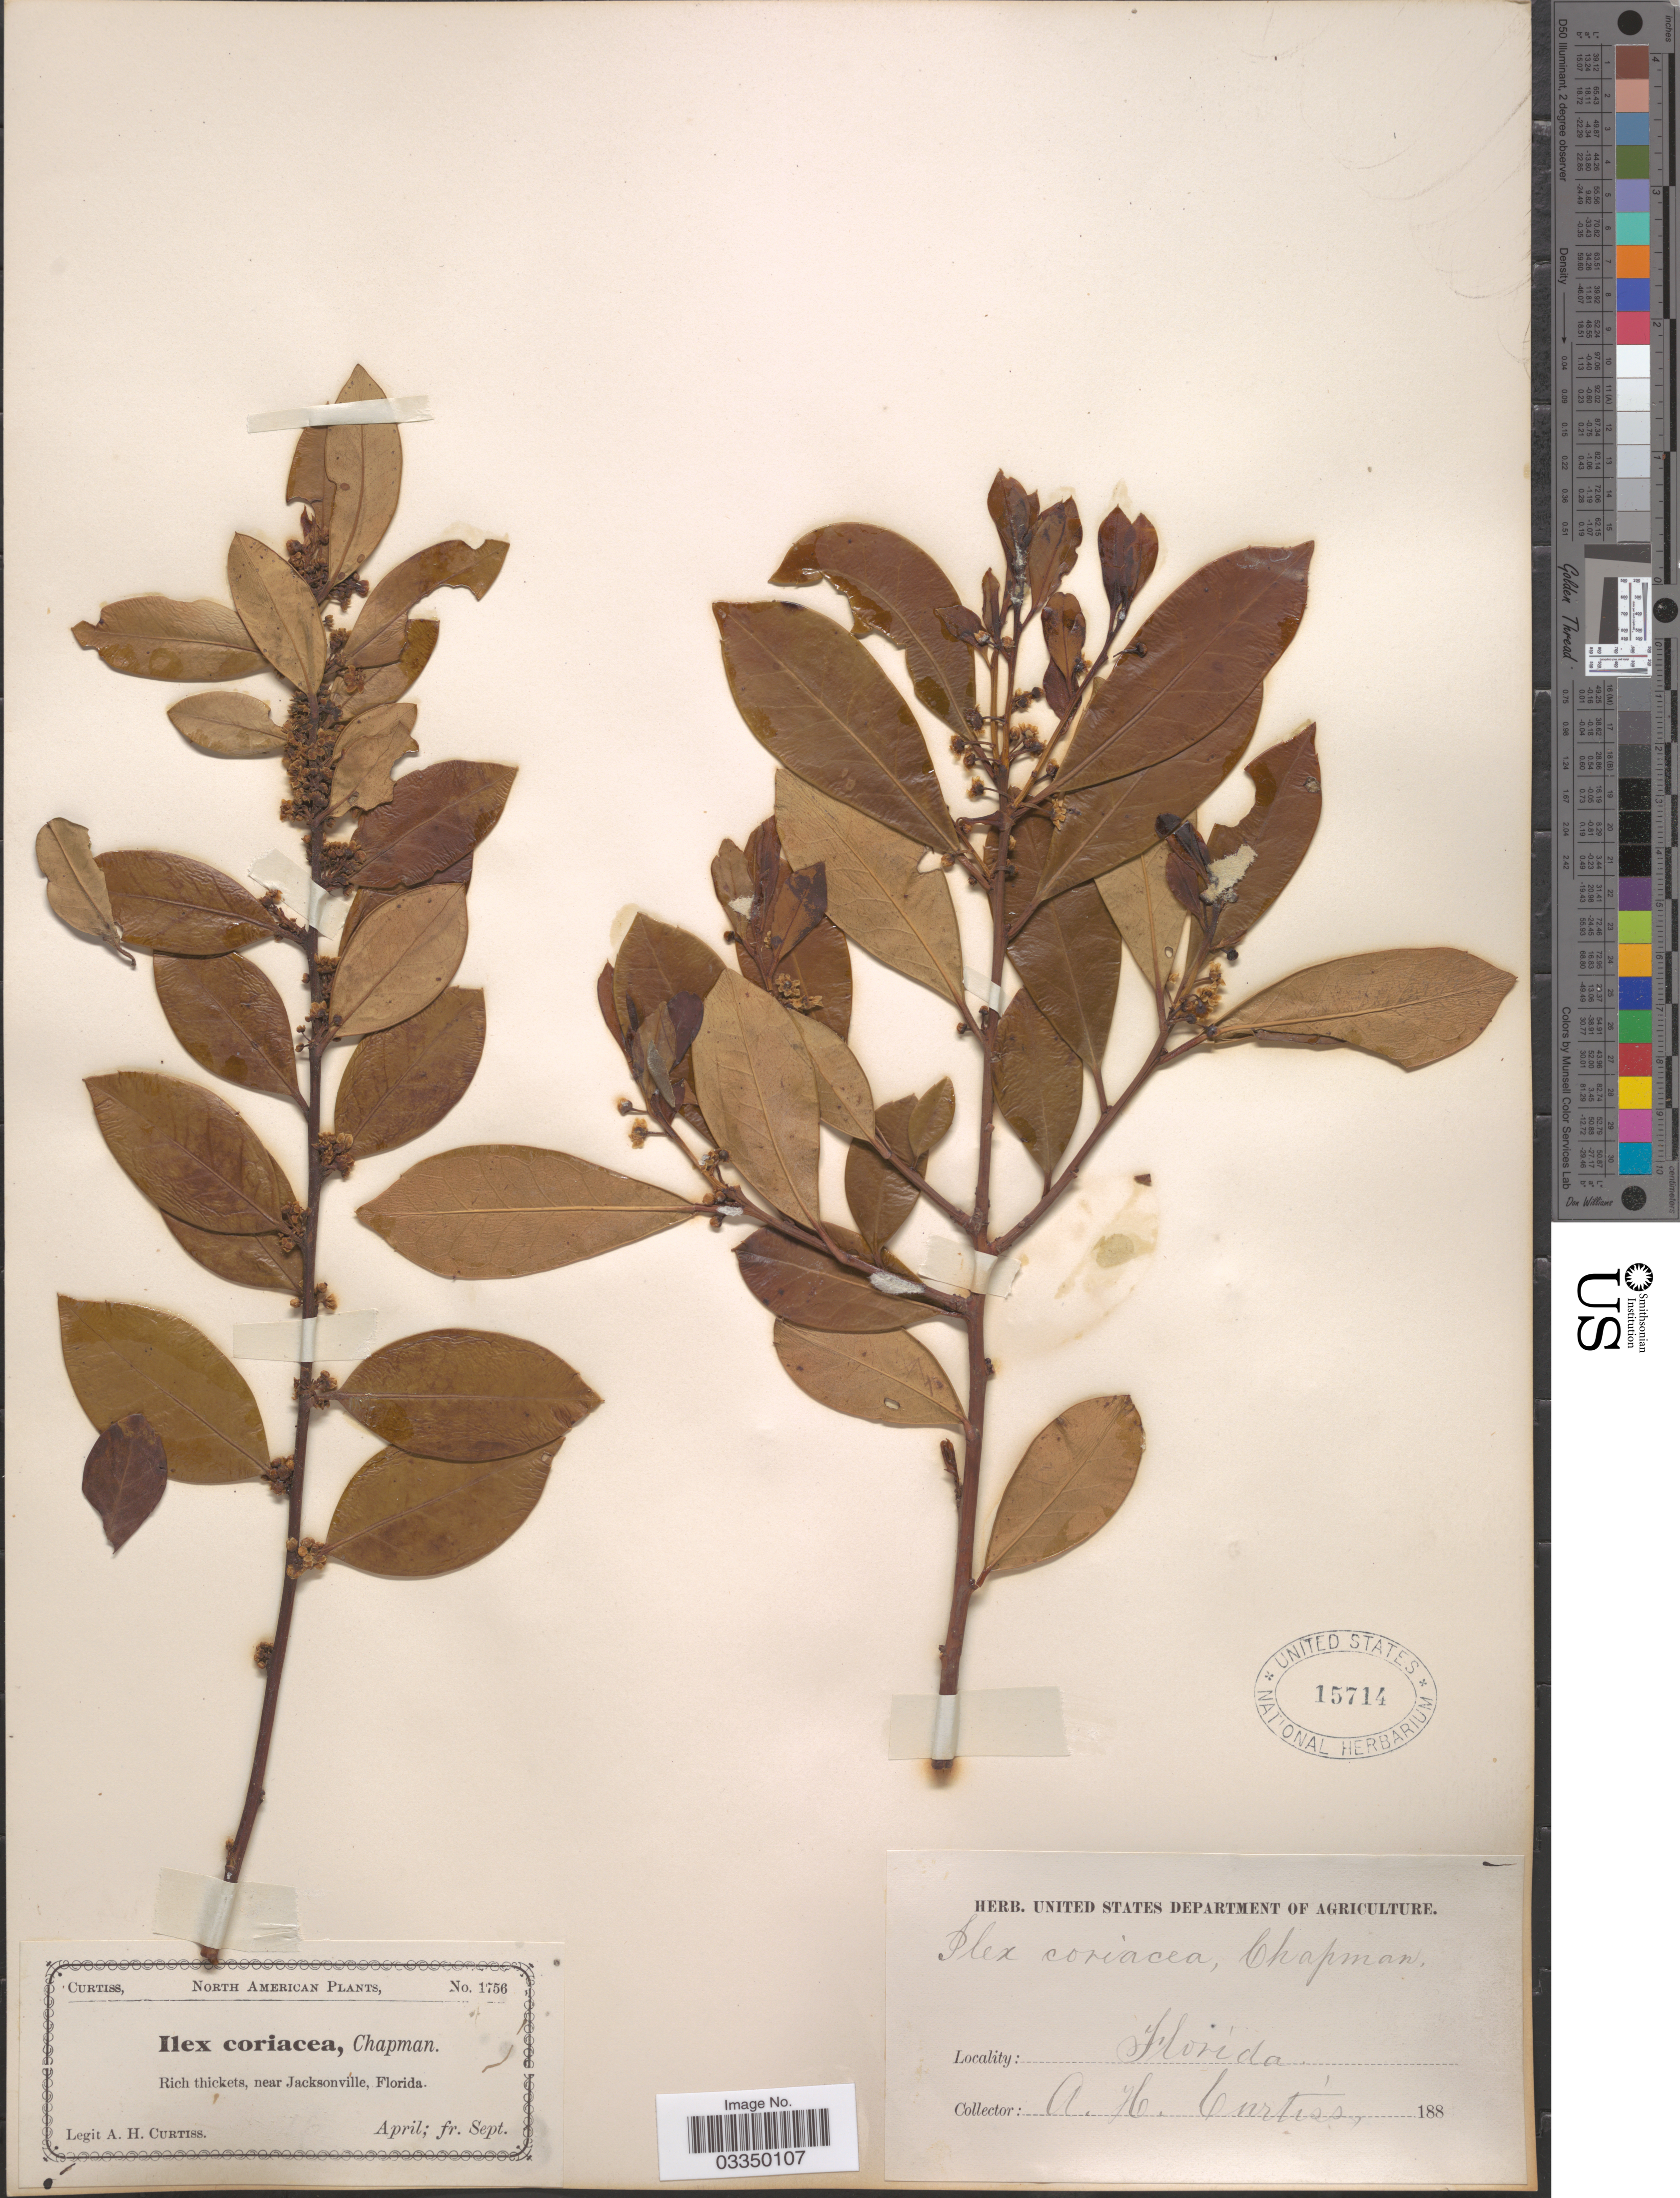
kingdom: Plantae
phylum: Tracheophyta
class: Magnoliopsida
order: Aquifoliales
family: Aquifoliaceae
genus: Ilex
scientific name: Ilex lucida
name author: Torr. & A. Gray ex S. Watson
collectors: A. H. Curtiss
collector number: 1756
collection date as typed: April - Sept 188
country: United States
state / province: Florida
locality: Near Jacksonville.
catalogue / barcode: US 15714